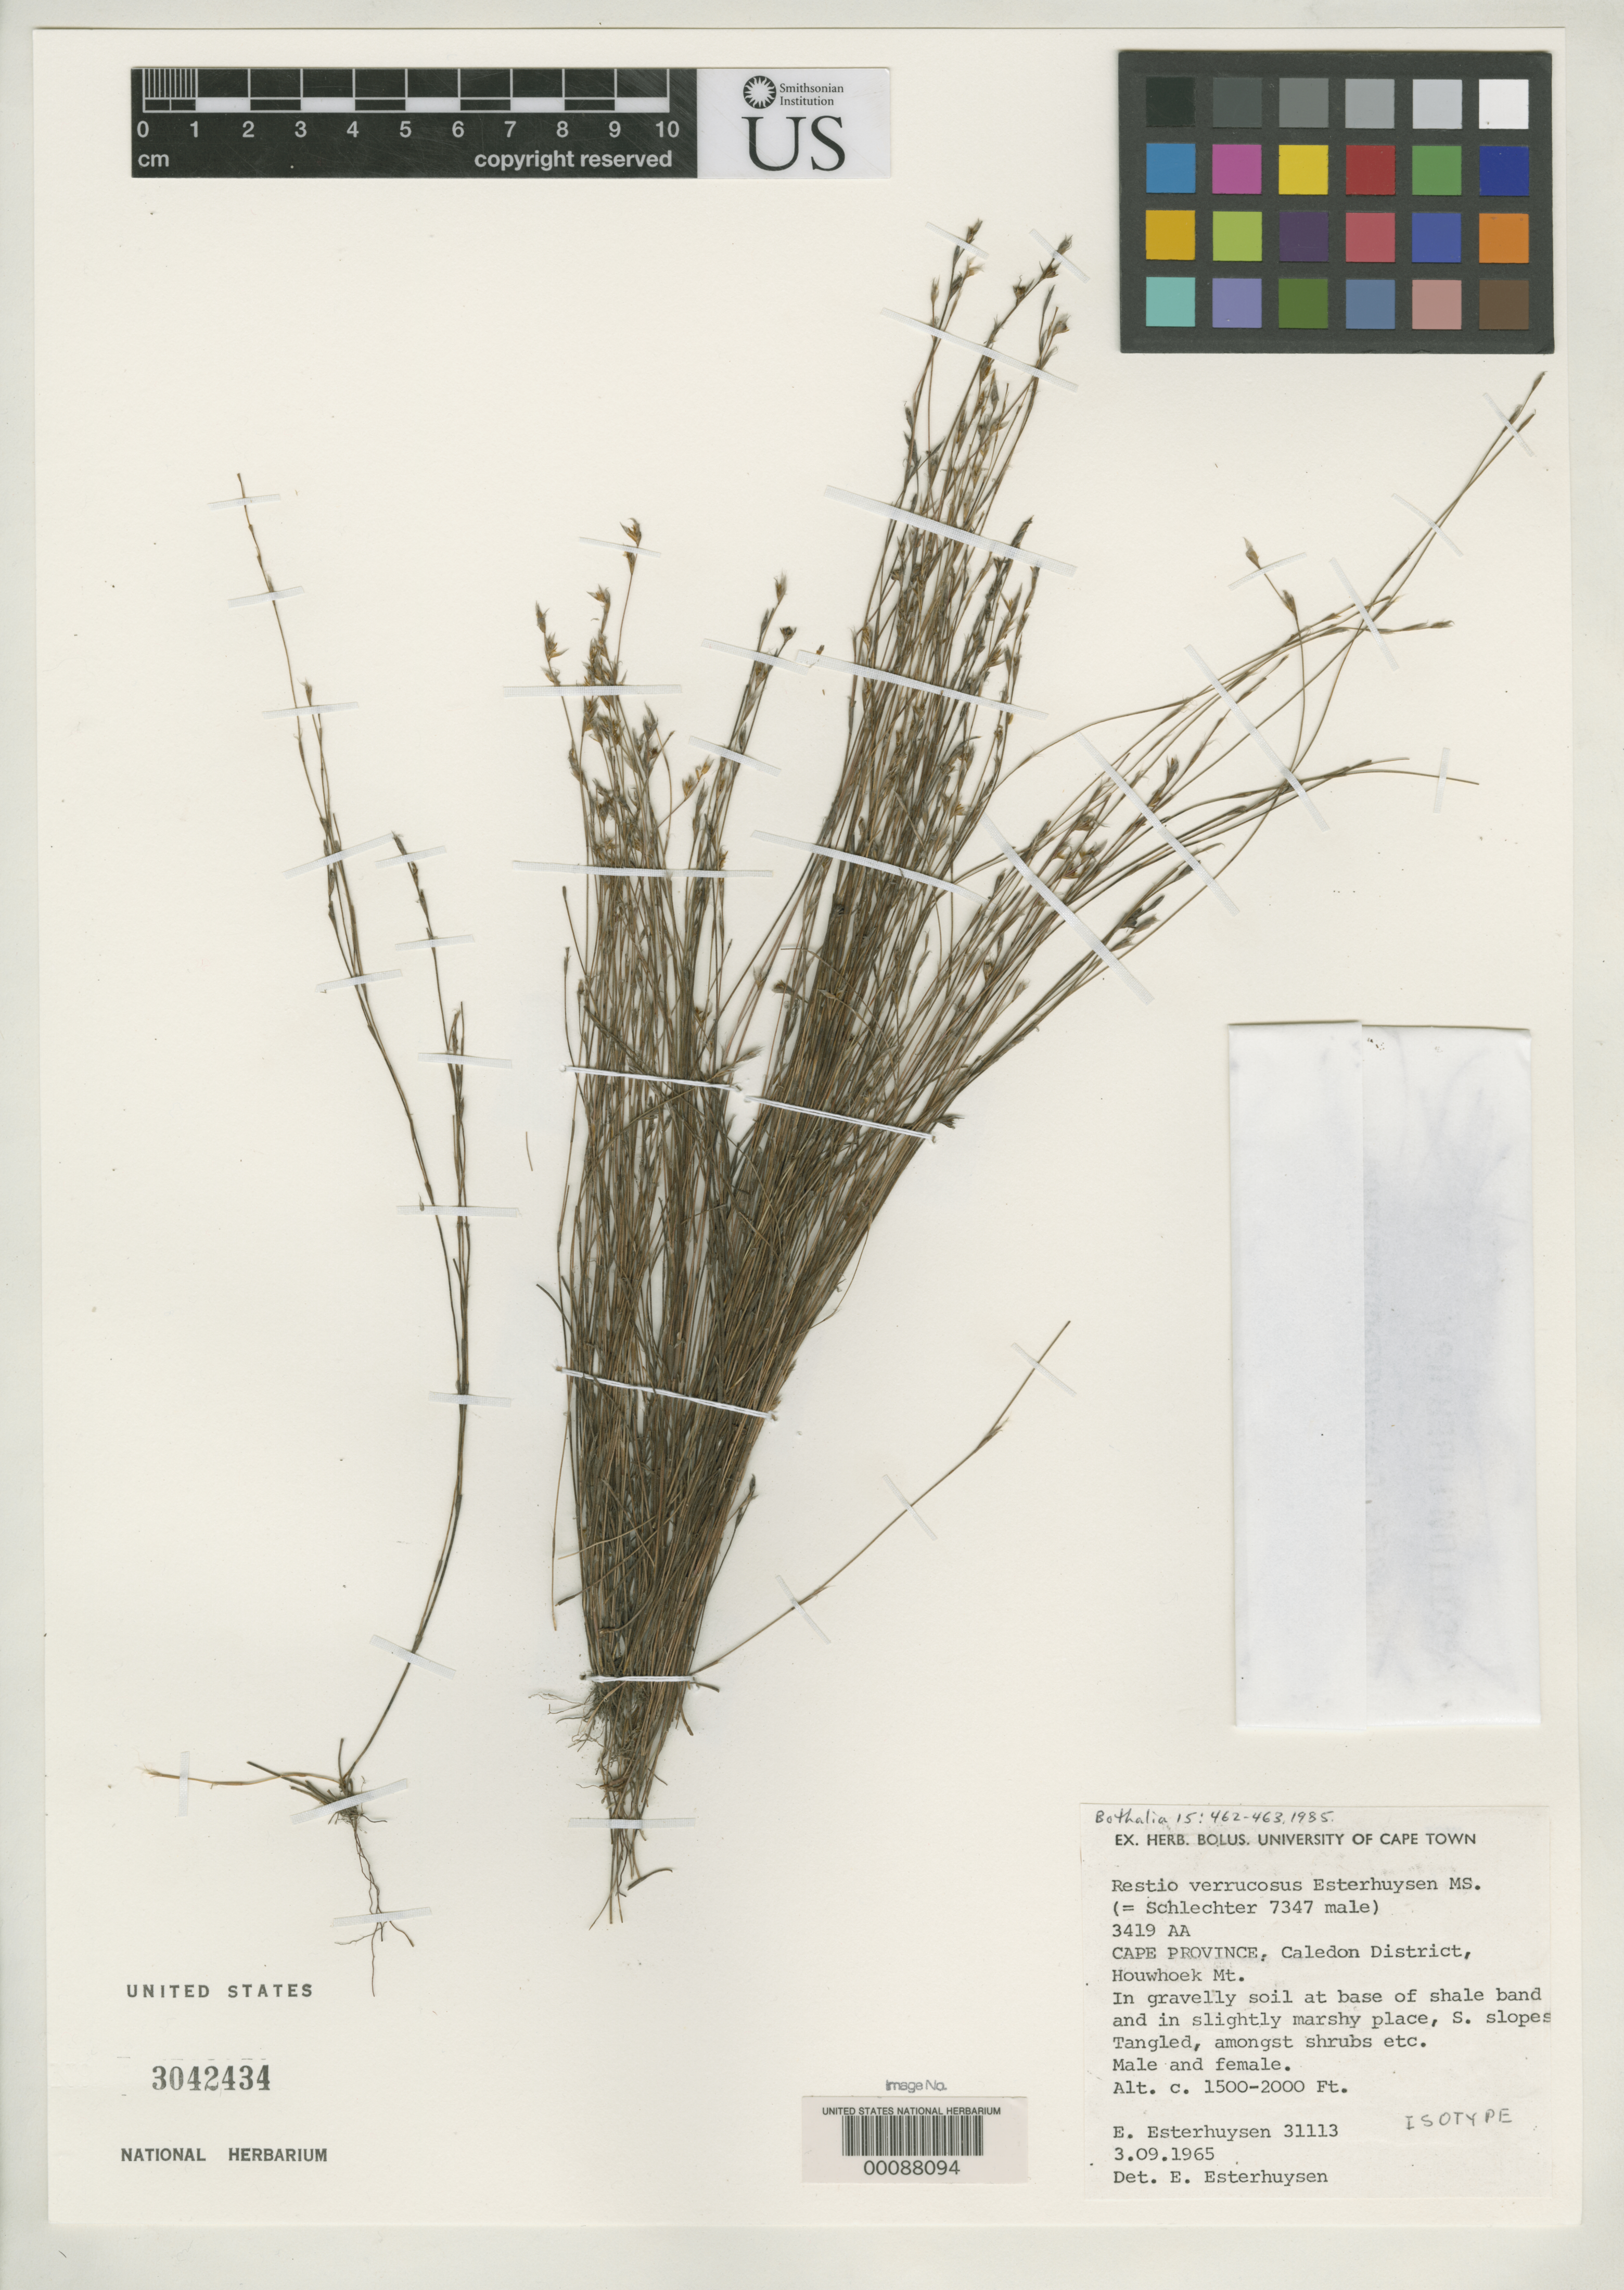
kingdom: Plantae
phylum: Tracheophyta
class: Liliopsida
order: Poales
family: Restionaceae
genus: Restio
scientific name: Restio verrucosus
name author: Esterh.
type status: Isotype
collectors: E. E. Esterhuysen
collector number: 31113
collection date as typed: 03 Sep 1965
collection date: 1965-09-03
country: South Africa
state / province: Western Cape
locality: Houwhoek Mt. Caledon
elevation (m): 457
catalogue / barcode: US 3042434